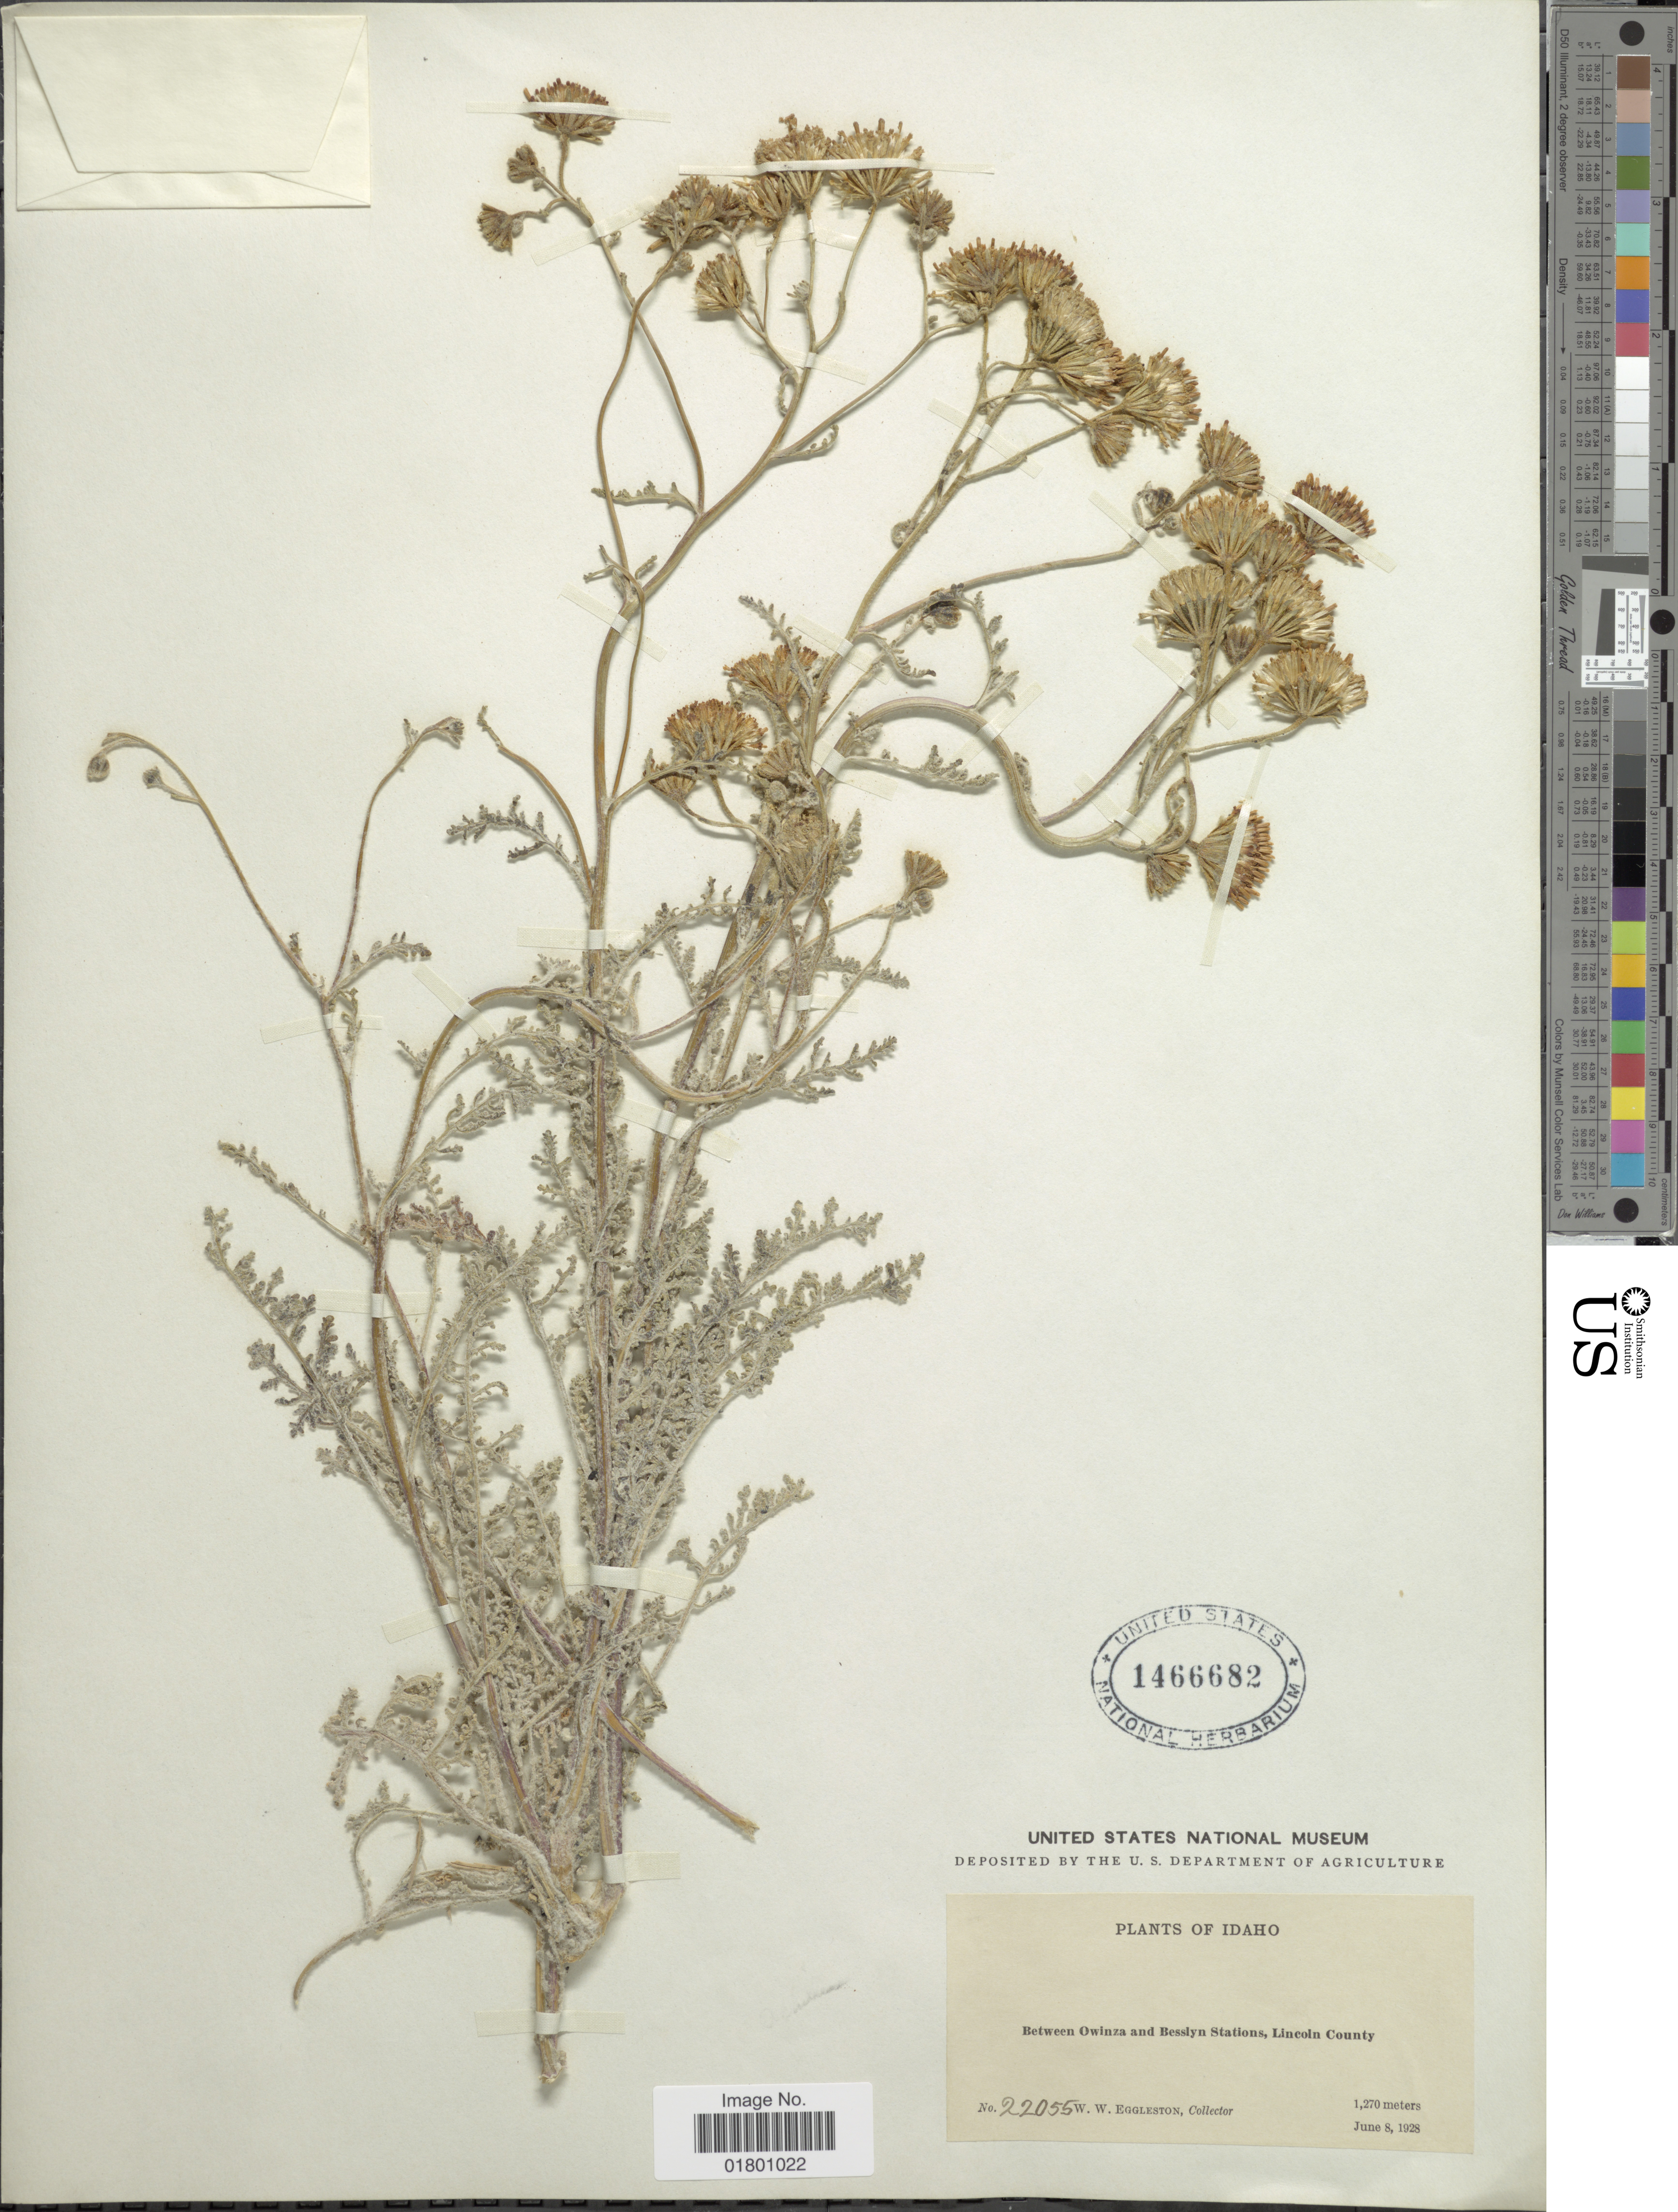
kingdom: Plantae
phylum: Tracheophyta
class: Magnoliopsida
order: Asterales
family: Asteraceae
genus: Chaenactis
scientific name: Chaenactis douglasii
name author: Hook. & Arn.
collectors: W. W. Eggleston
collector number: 22055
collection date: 1928-06-08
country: United States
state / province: Idaho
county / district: Lincoln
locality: Between Owinza and Besslyn Stations, Lincoln County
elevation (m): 1270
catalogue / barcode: US 1466682